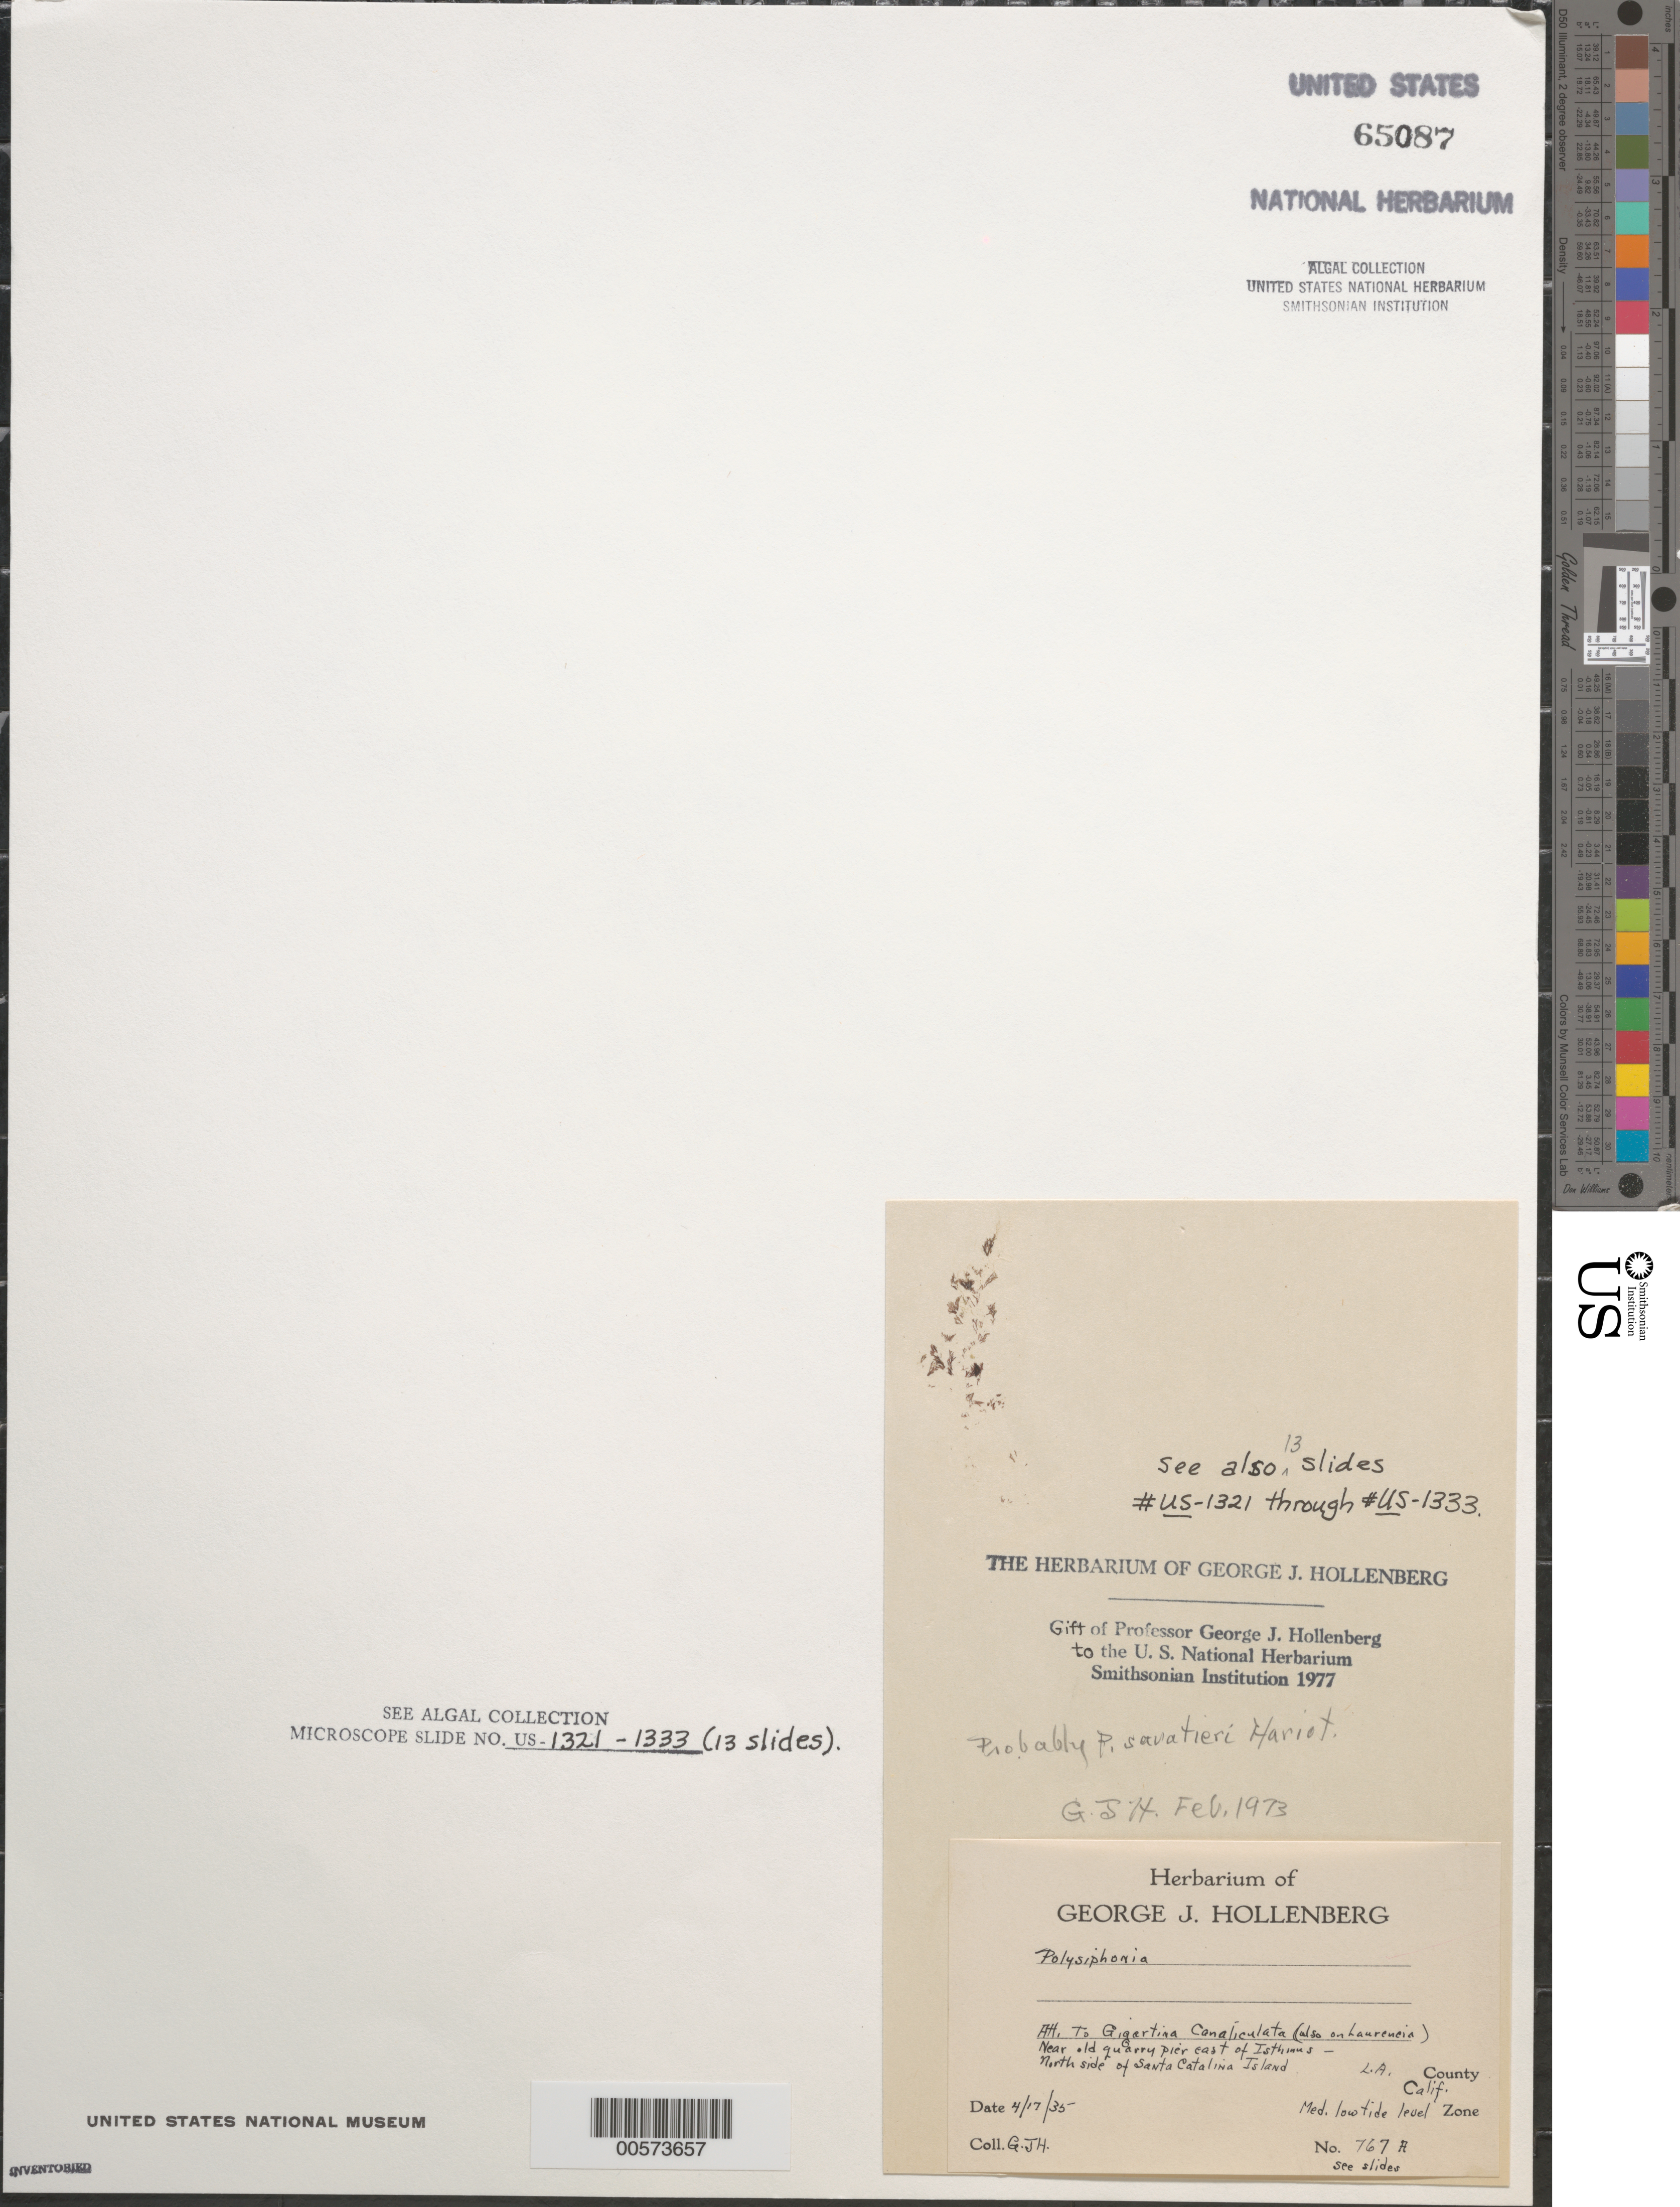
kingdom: Plantae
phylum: Rhodophyta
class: Florideophyceae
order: Ceramiales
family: Rhodomelaceae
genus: Melanothamnus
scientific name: Melanothamnus savatieri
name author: (P. Hariot) Diaz-Tapia & C.A. Maggs in Diaz-Tapia et al.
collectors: G. Hollenberg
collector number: GJH 767a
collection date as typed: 17 Apr 1935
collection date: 1935-04-17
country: United States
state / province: California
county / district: Los Angeles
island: Santa Catalina Island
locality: East of Isthmus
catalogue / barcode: US 65087